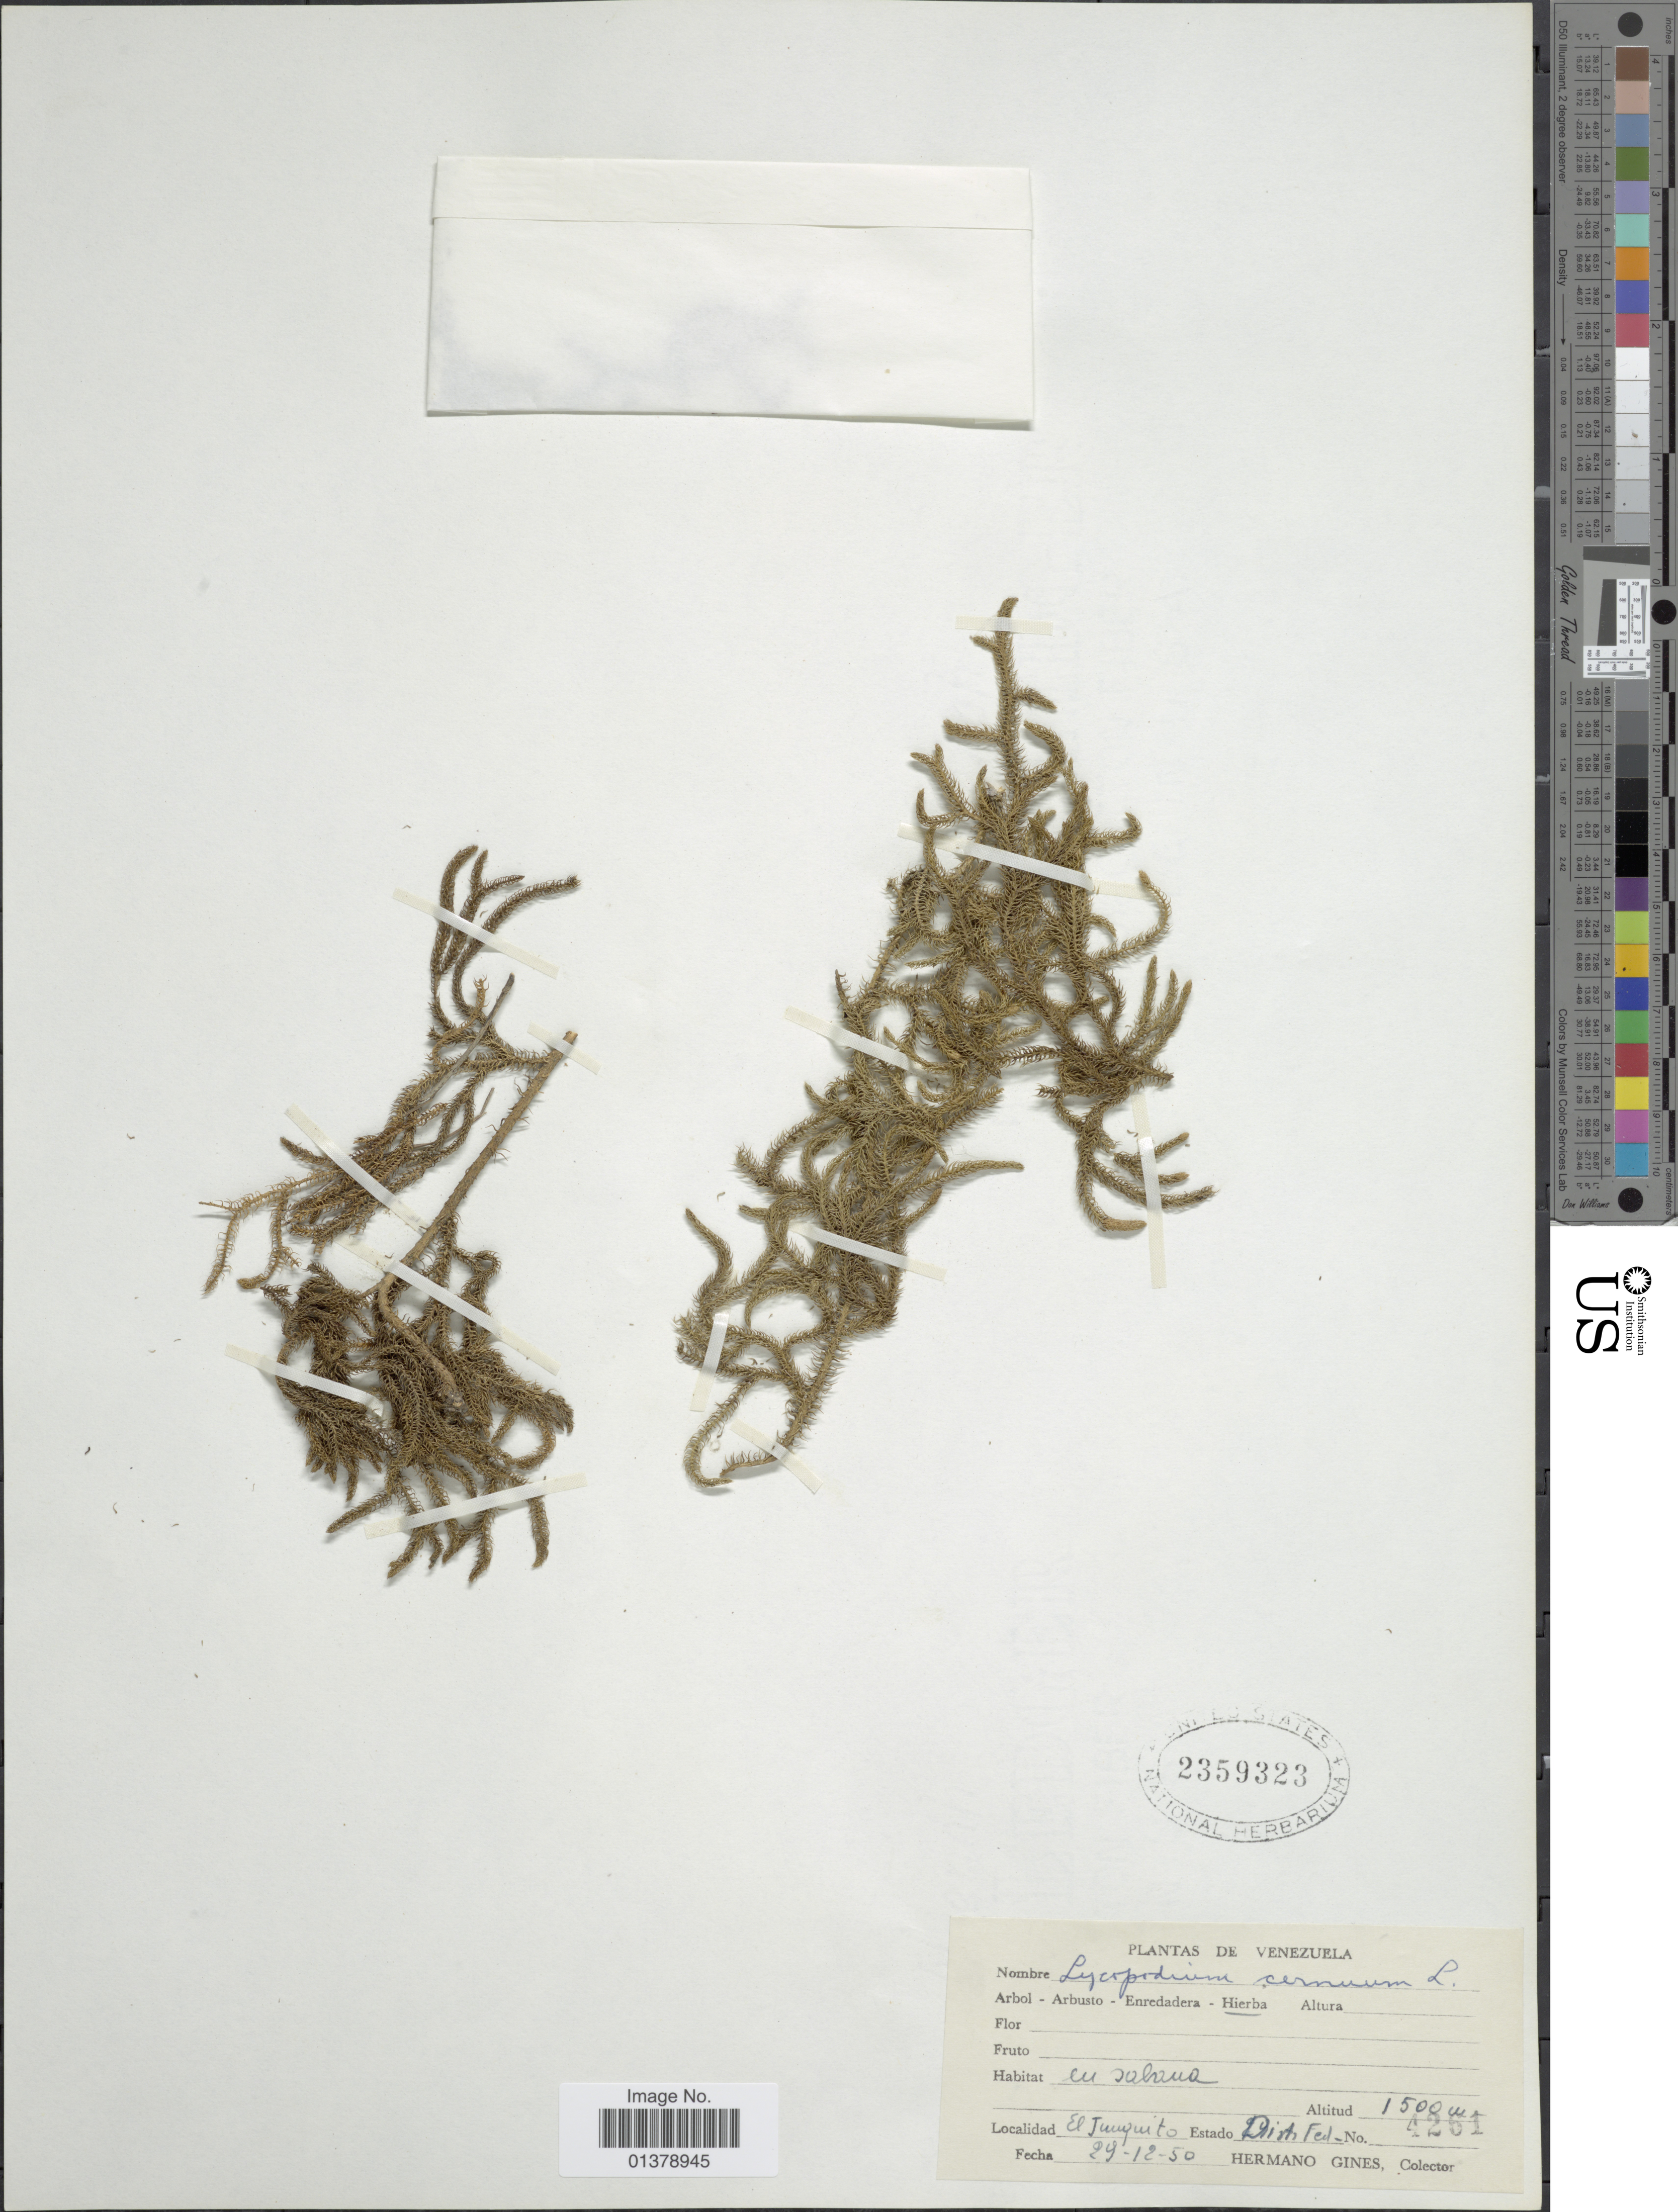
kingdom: Plantae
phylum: Tracheophyta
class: Lycopodiopsida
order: Lycopodiales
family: Lycopodiaceae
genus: Palhinhaea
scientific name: Palhinhaea cernua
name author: (L.) Vasc. & Franco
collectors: Bro. Gines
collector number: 4261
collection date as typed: Transcribed d/m/y: 29/12/50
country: Venezuela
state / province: Distrito Federal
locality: El Junquito, Estado Dist. Fed. [State of Distrito Federal]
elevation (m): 1500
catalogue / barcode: US 2359323